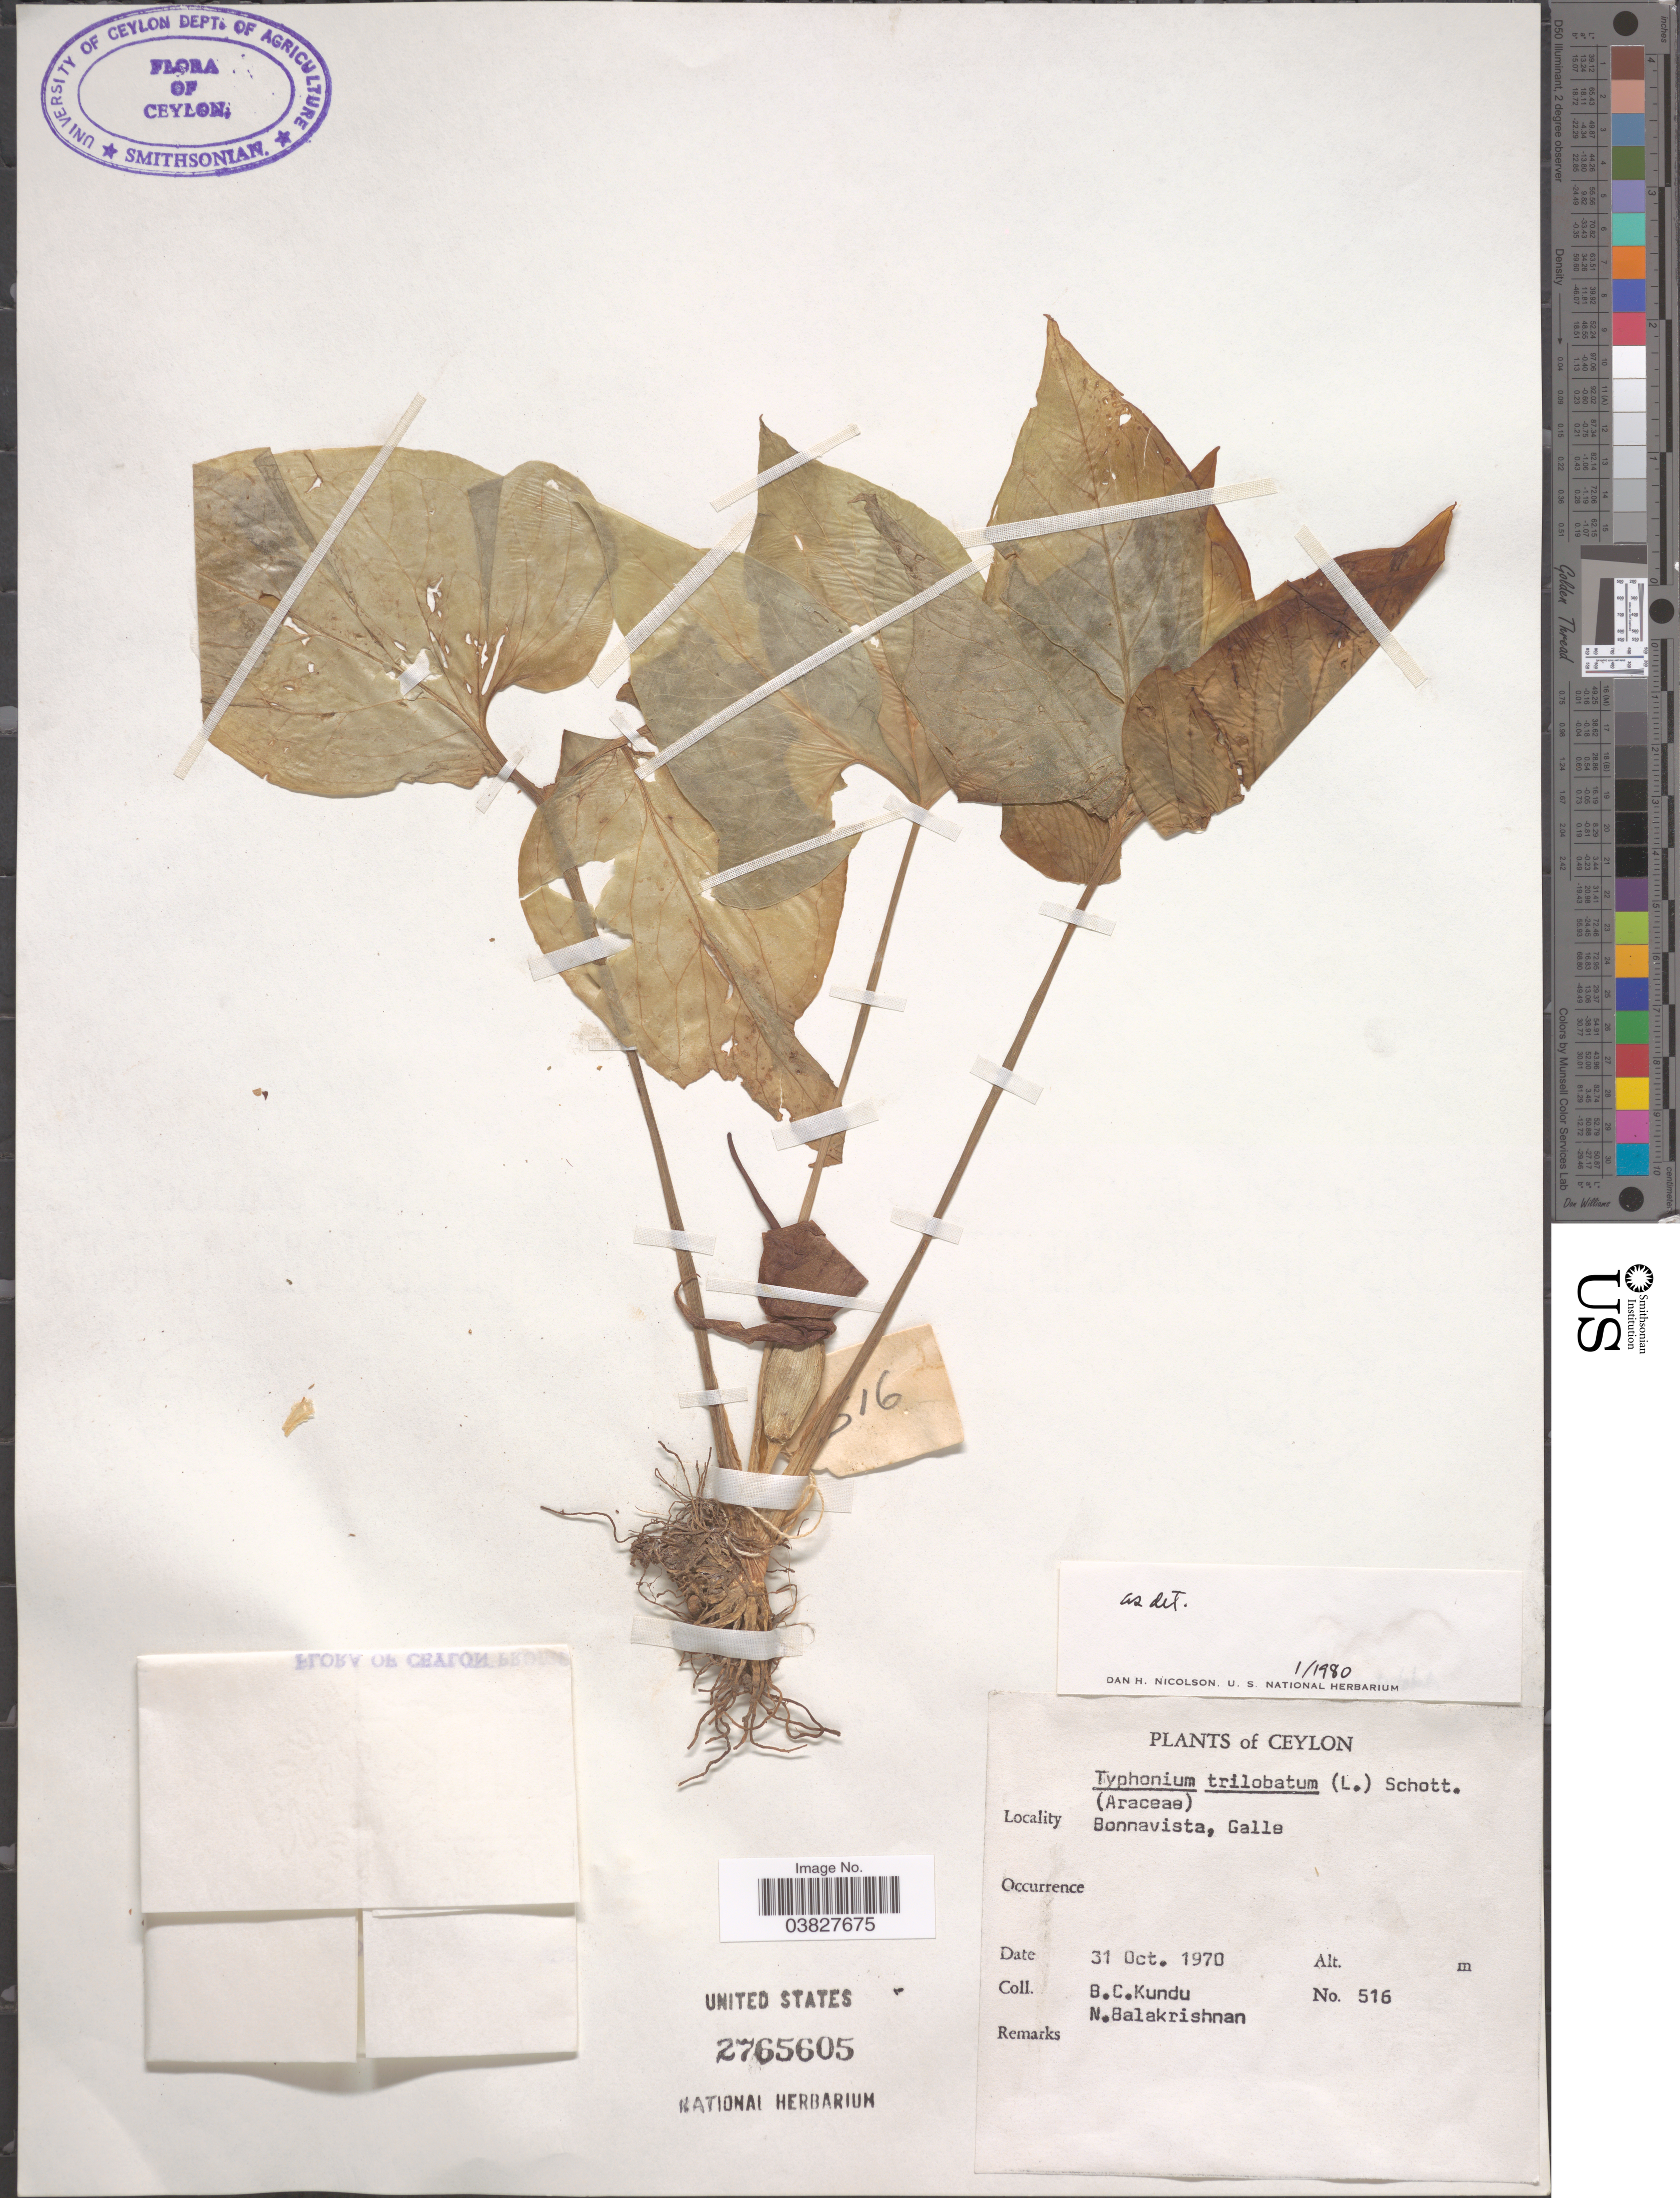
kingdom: Plantae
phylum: Tracheophyta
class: Liliopsida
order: Alismatales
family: Araceae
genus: Typhonium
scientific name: Typhonium trilobatum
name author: (L.) Schott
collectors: B. C. Kundu & N. Balakrishnan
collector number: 516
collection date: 1970-10-31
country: Sri Lanka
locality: Ceylon. Bonnavista, Galle.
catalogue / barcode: US 2765605